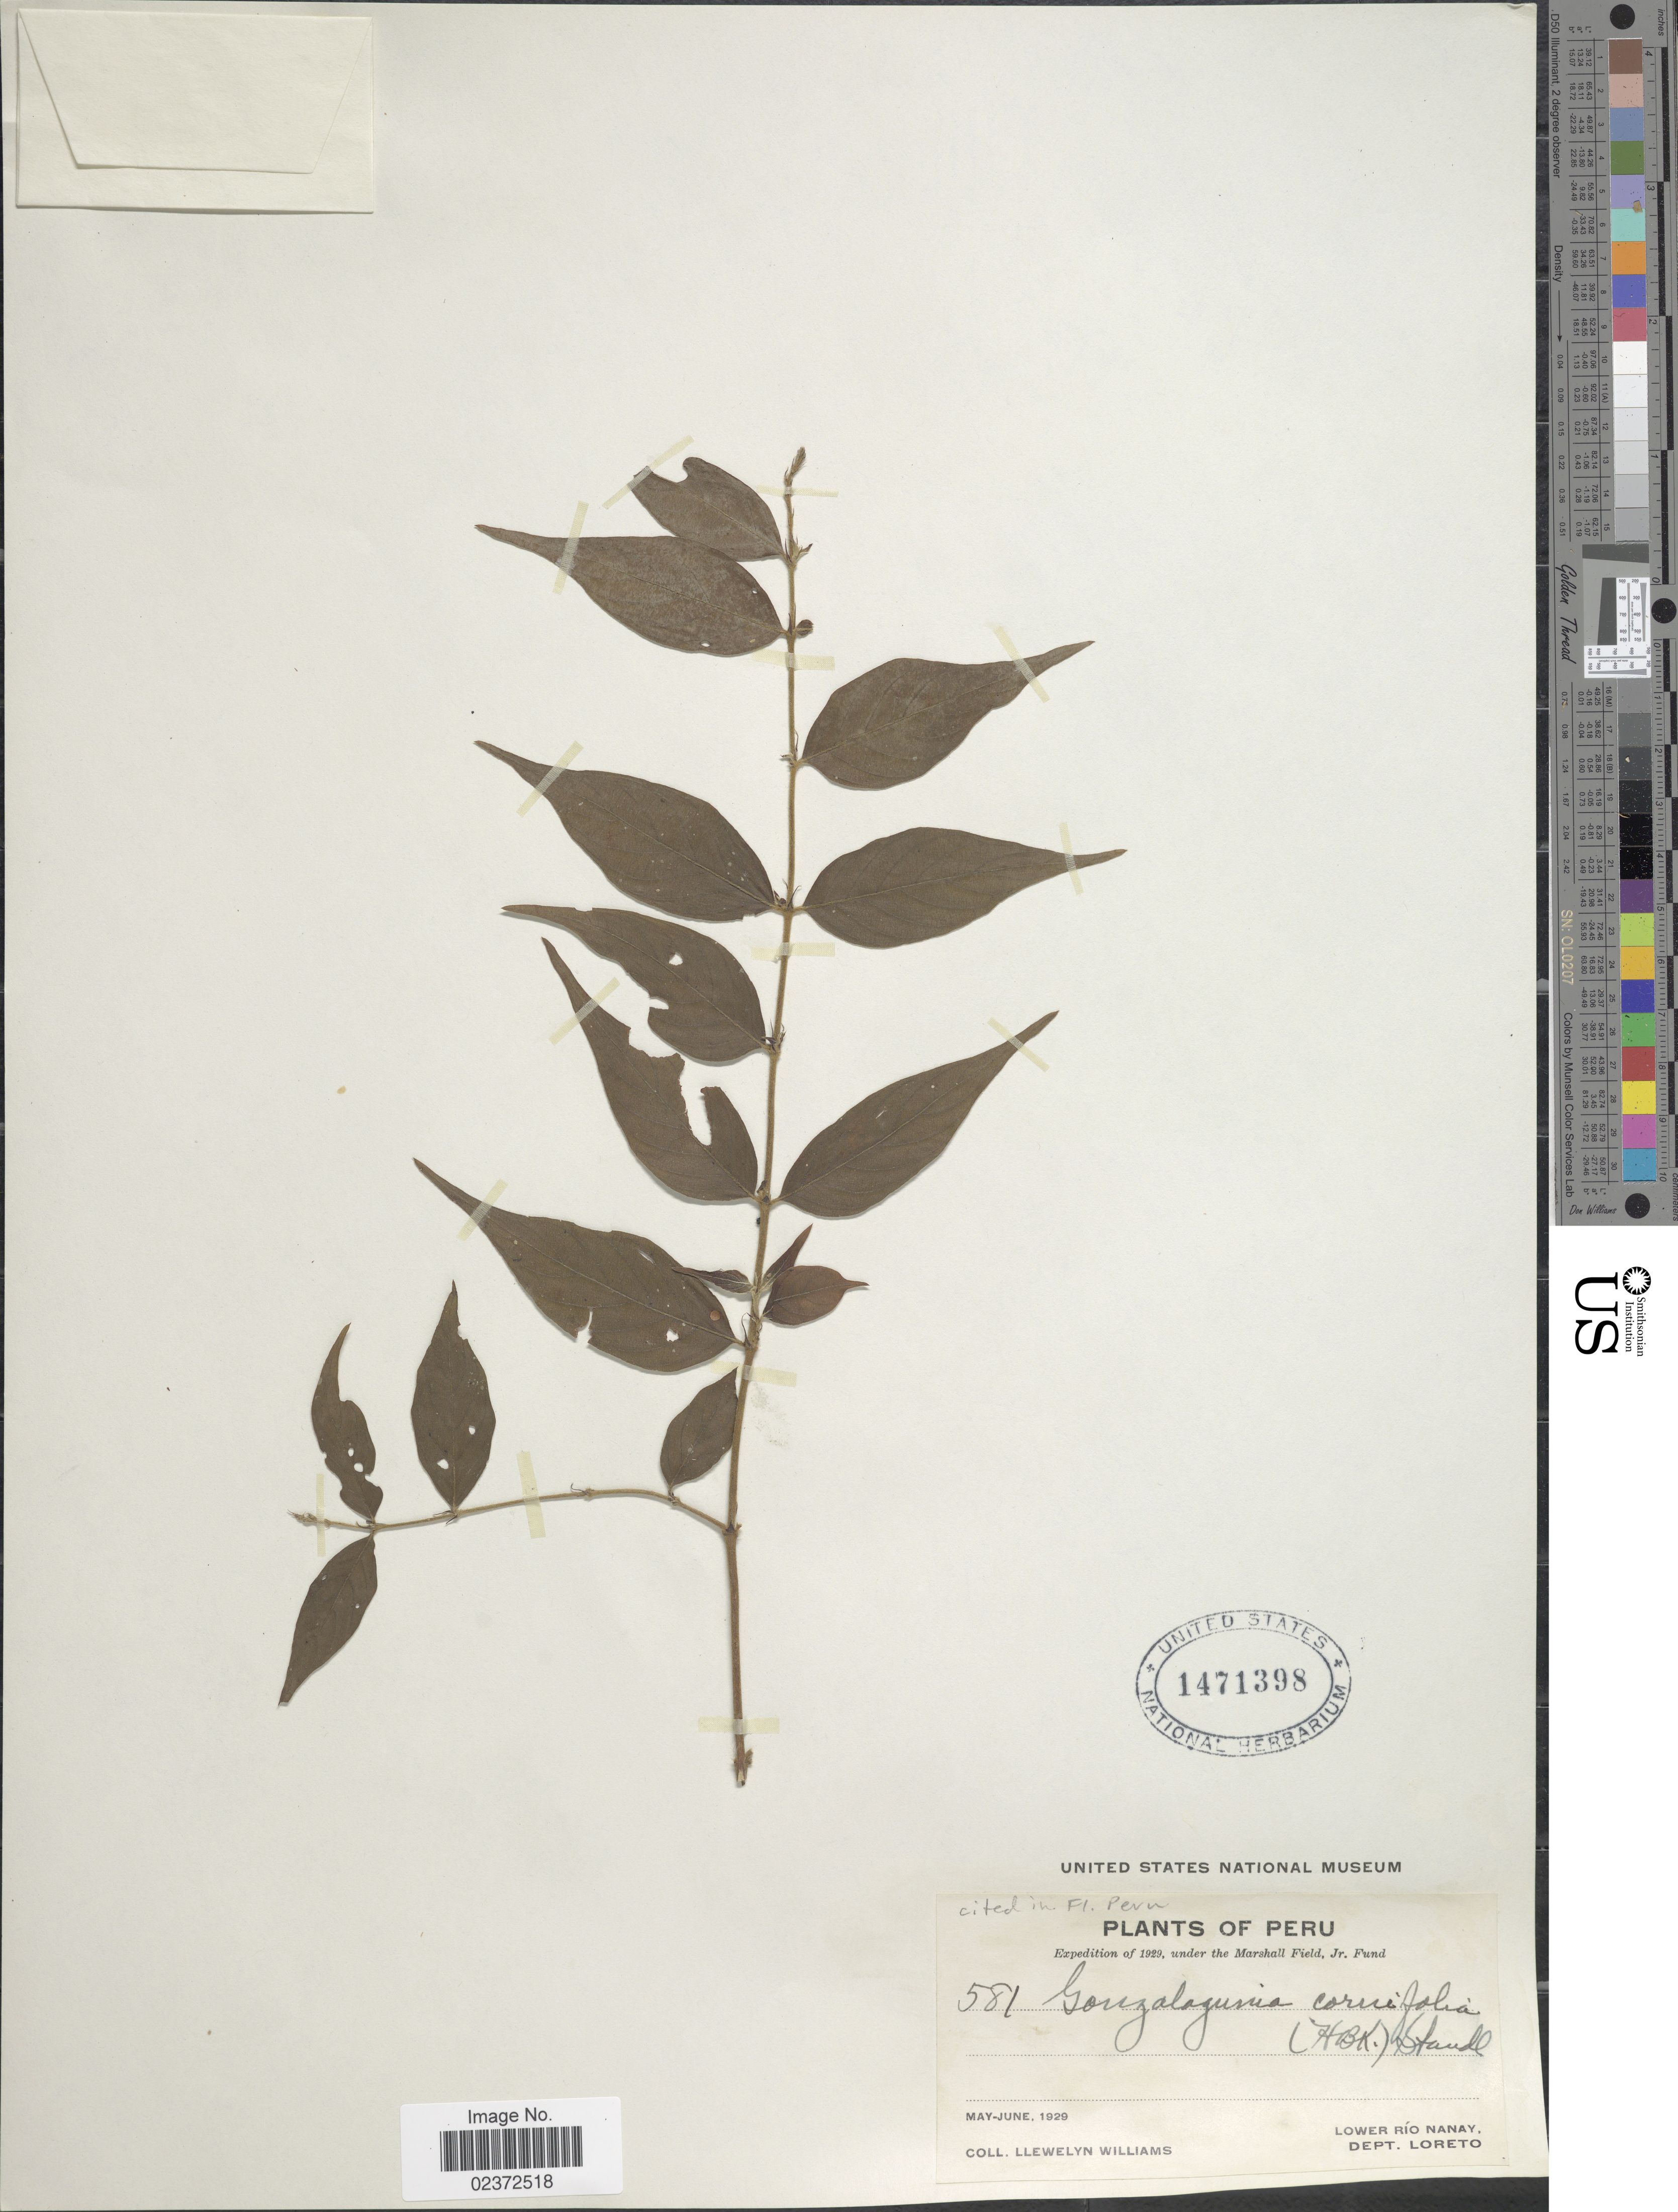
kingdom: Plantae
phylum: Tracheophyta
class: Magnoliopsida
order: Gentianales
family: Rubiaceae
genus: Gonzalagunia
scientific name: Gonzalagunia cornifolia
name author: (Kunth) Standl.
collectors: Ll. Williams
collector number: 581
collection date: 1929-05/1929-06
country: Peru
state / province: Loreto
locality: Lower Río Nanay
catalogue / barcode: US 1471398